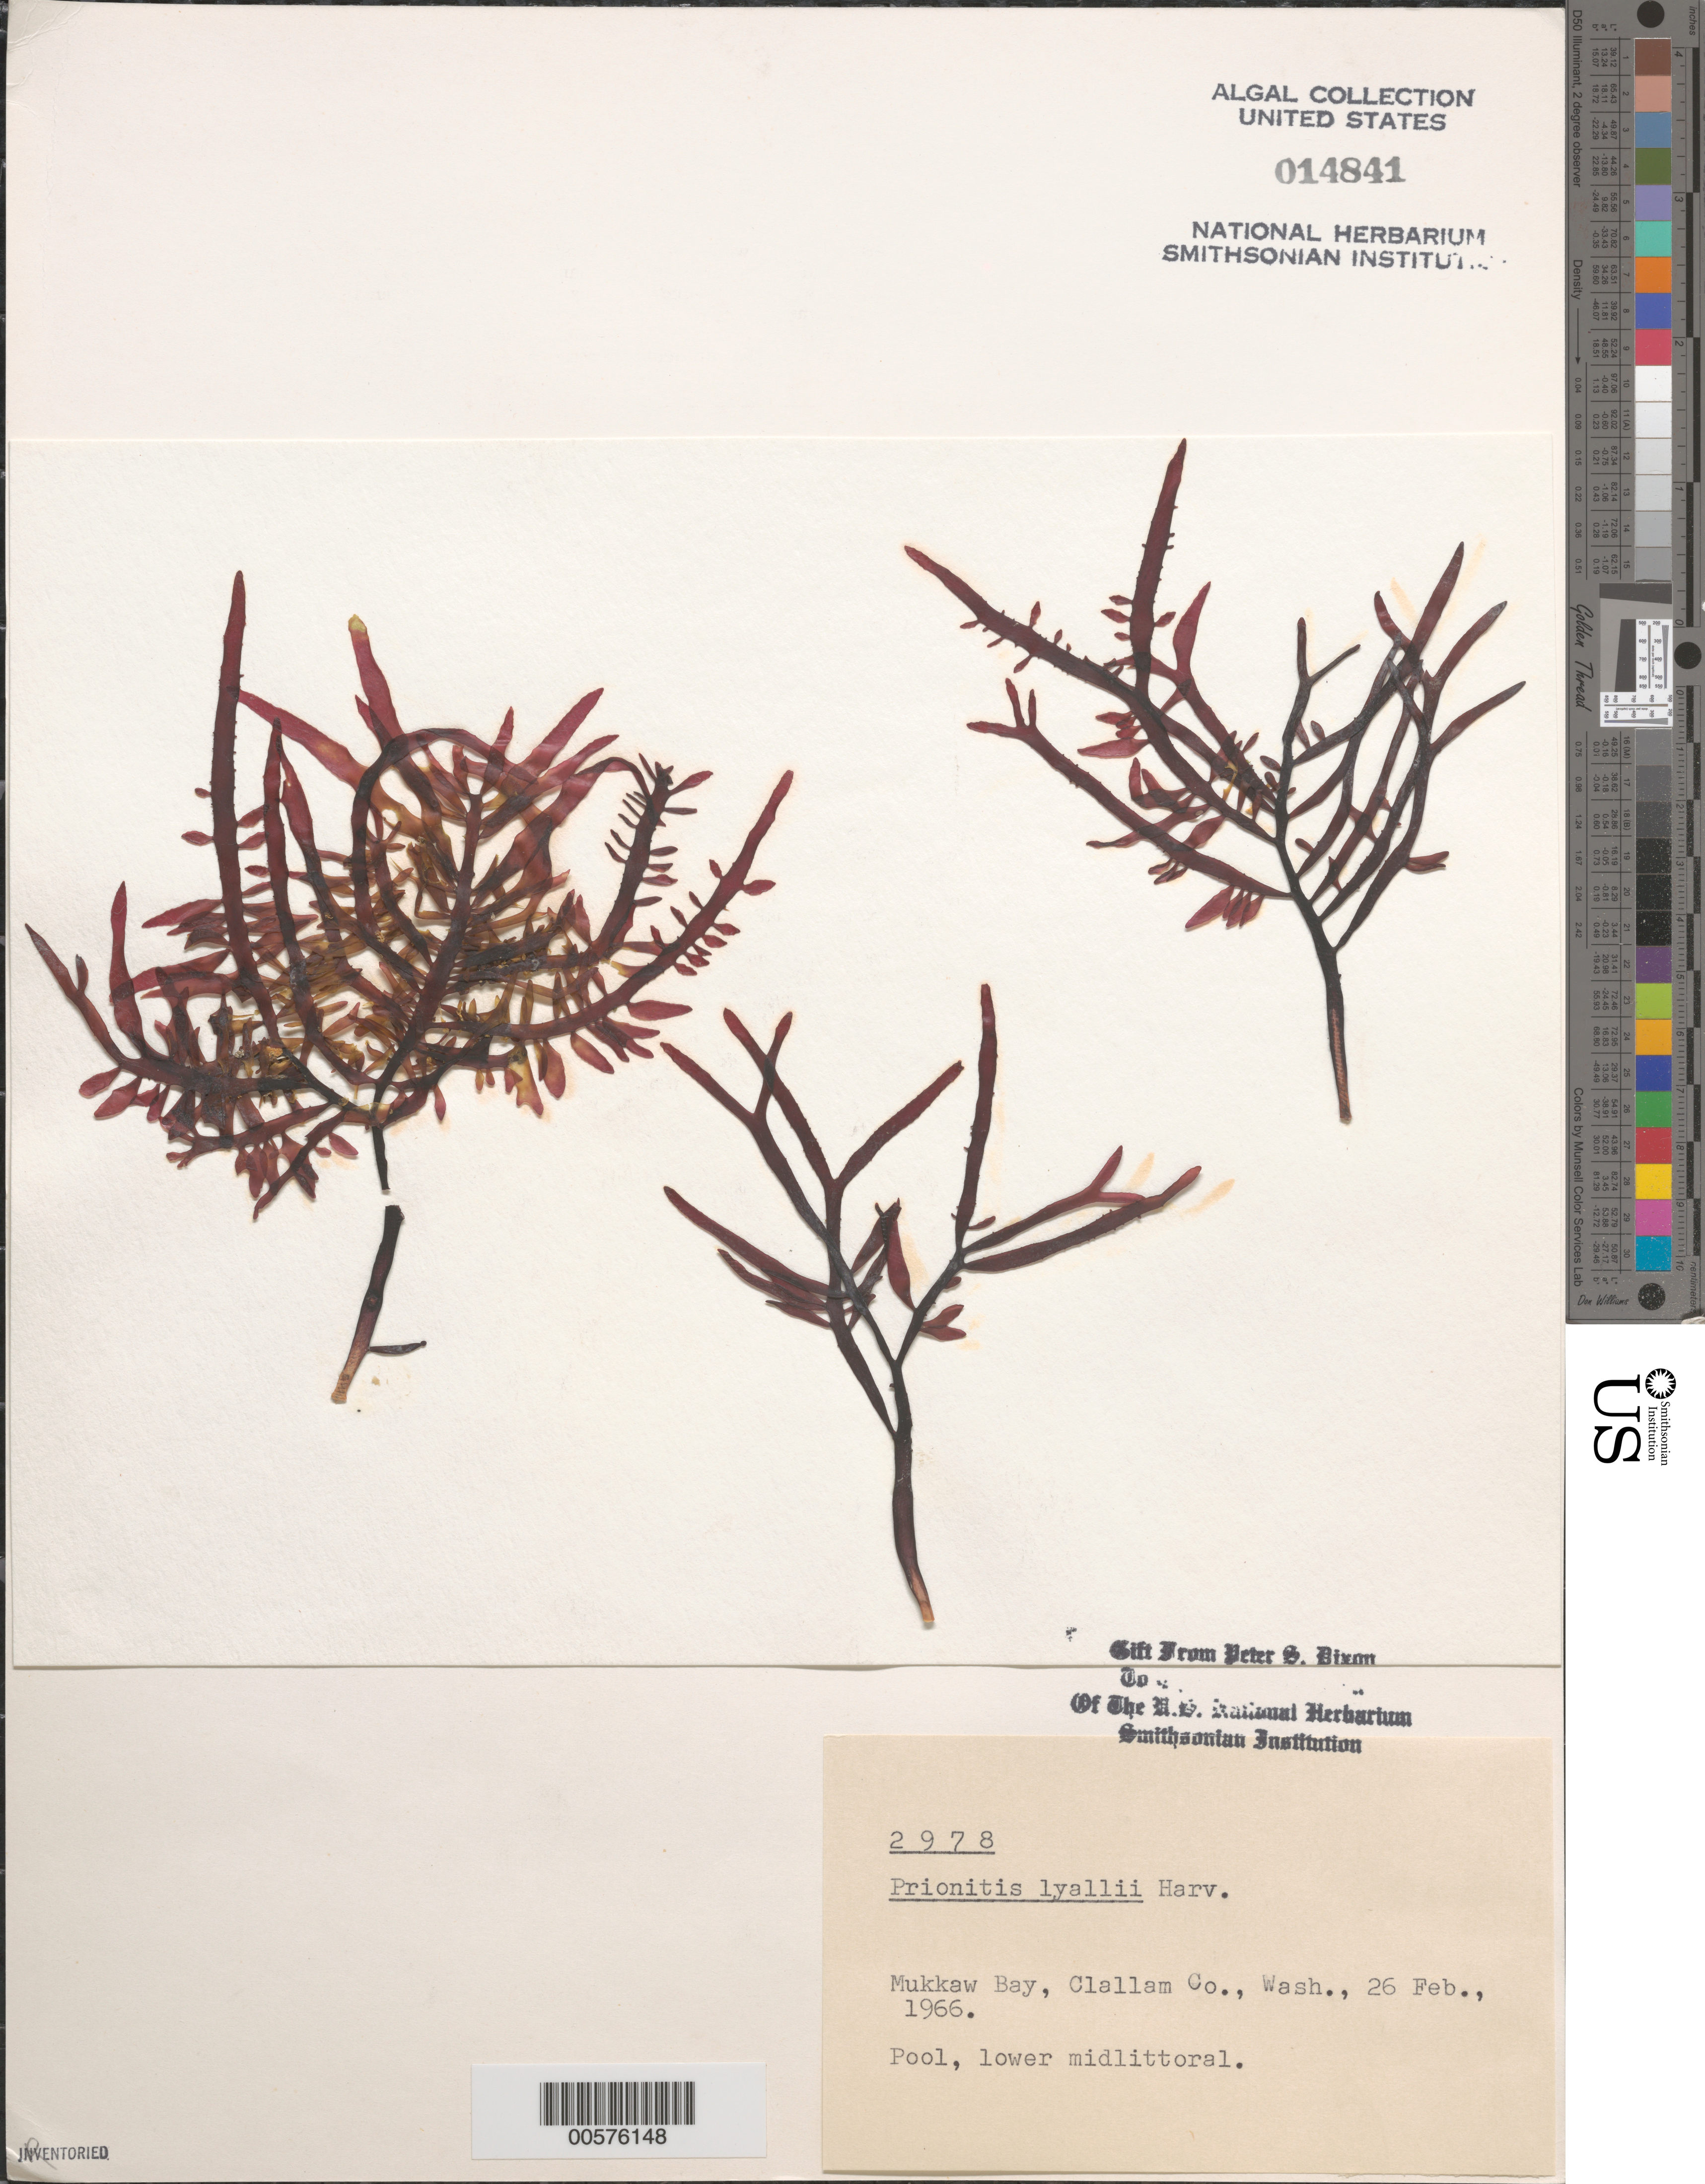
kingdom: Plantae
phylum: Rhodophyta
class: Florideophyceae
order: Cryptonemiales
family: Cryptonemiaceae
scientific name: Prionitis sternbergii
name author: (C. Agardh) J. Agardh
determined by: Algae name updating Project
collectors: P. S. Dixon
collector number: PSD 2978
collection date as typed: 26 Feb 1966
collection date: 1966-02-26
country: United States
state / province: Washington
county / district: Clallam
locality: Mukkaw Bay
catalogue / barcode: US 14841